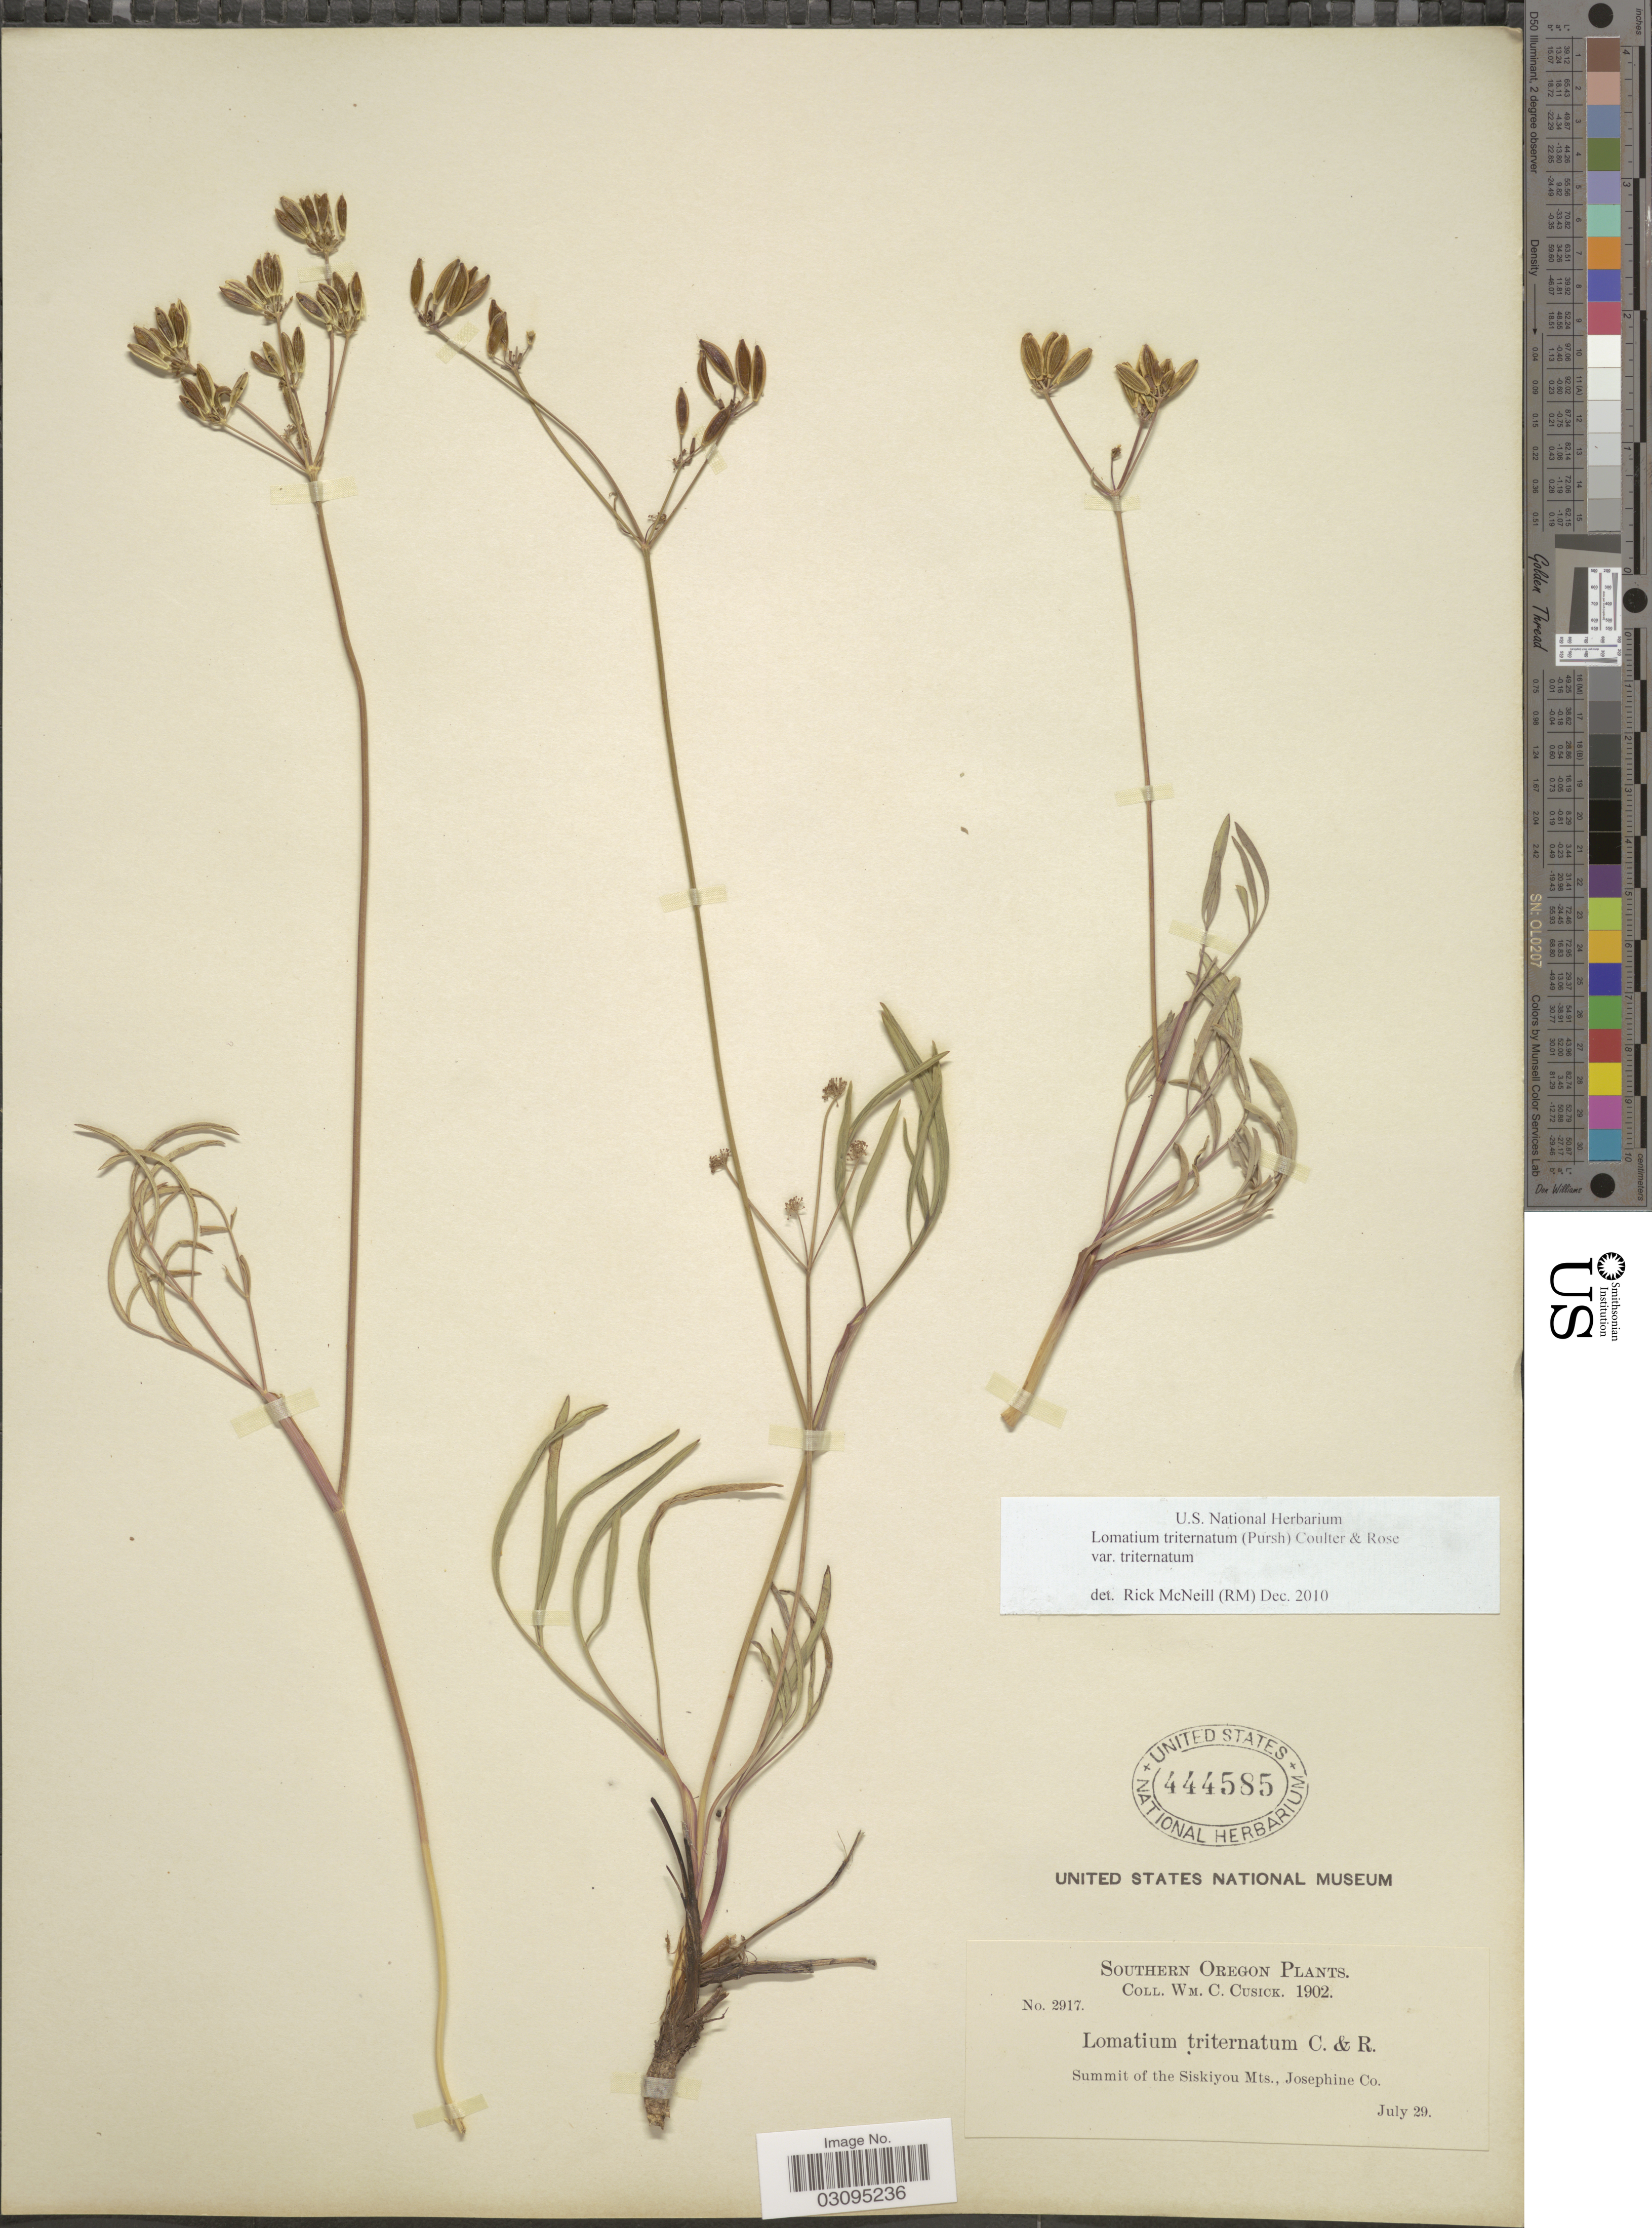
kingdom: Plantae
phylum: Tracheophyta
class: Magnoliopsida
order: Apiales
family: Apiaceae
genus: Lomatium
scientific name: Lomatium triternatum var. triternatum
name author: (Pursh) J.M. Coult. & Rose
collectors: W. C. Cusick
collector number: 2917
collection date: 1902-07-29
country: United States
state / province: Oregon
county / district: Josephine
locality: Southern Oregon, Summit of the Siskiyou Mts. Josephine Co.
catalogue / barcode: US 444585